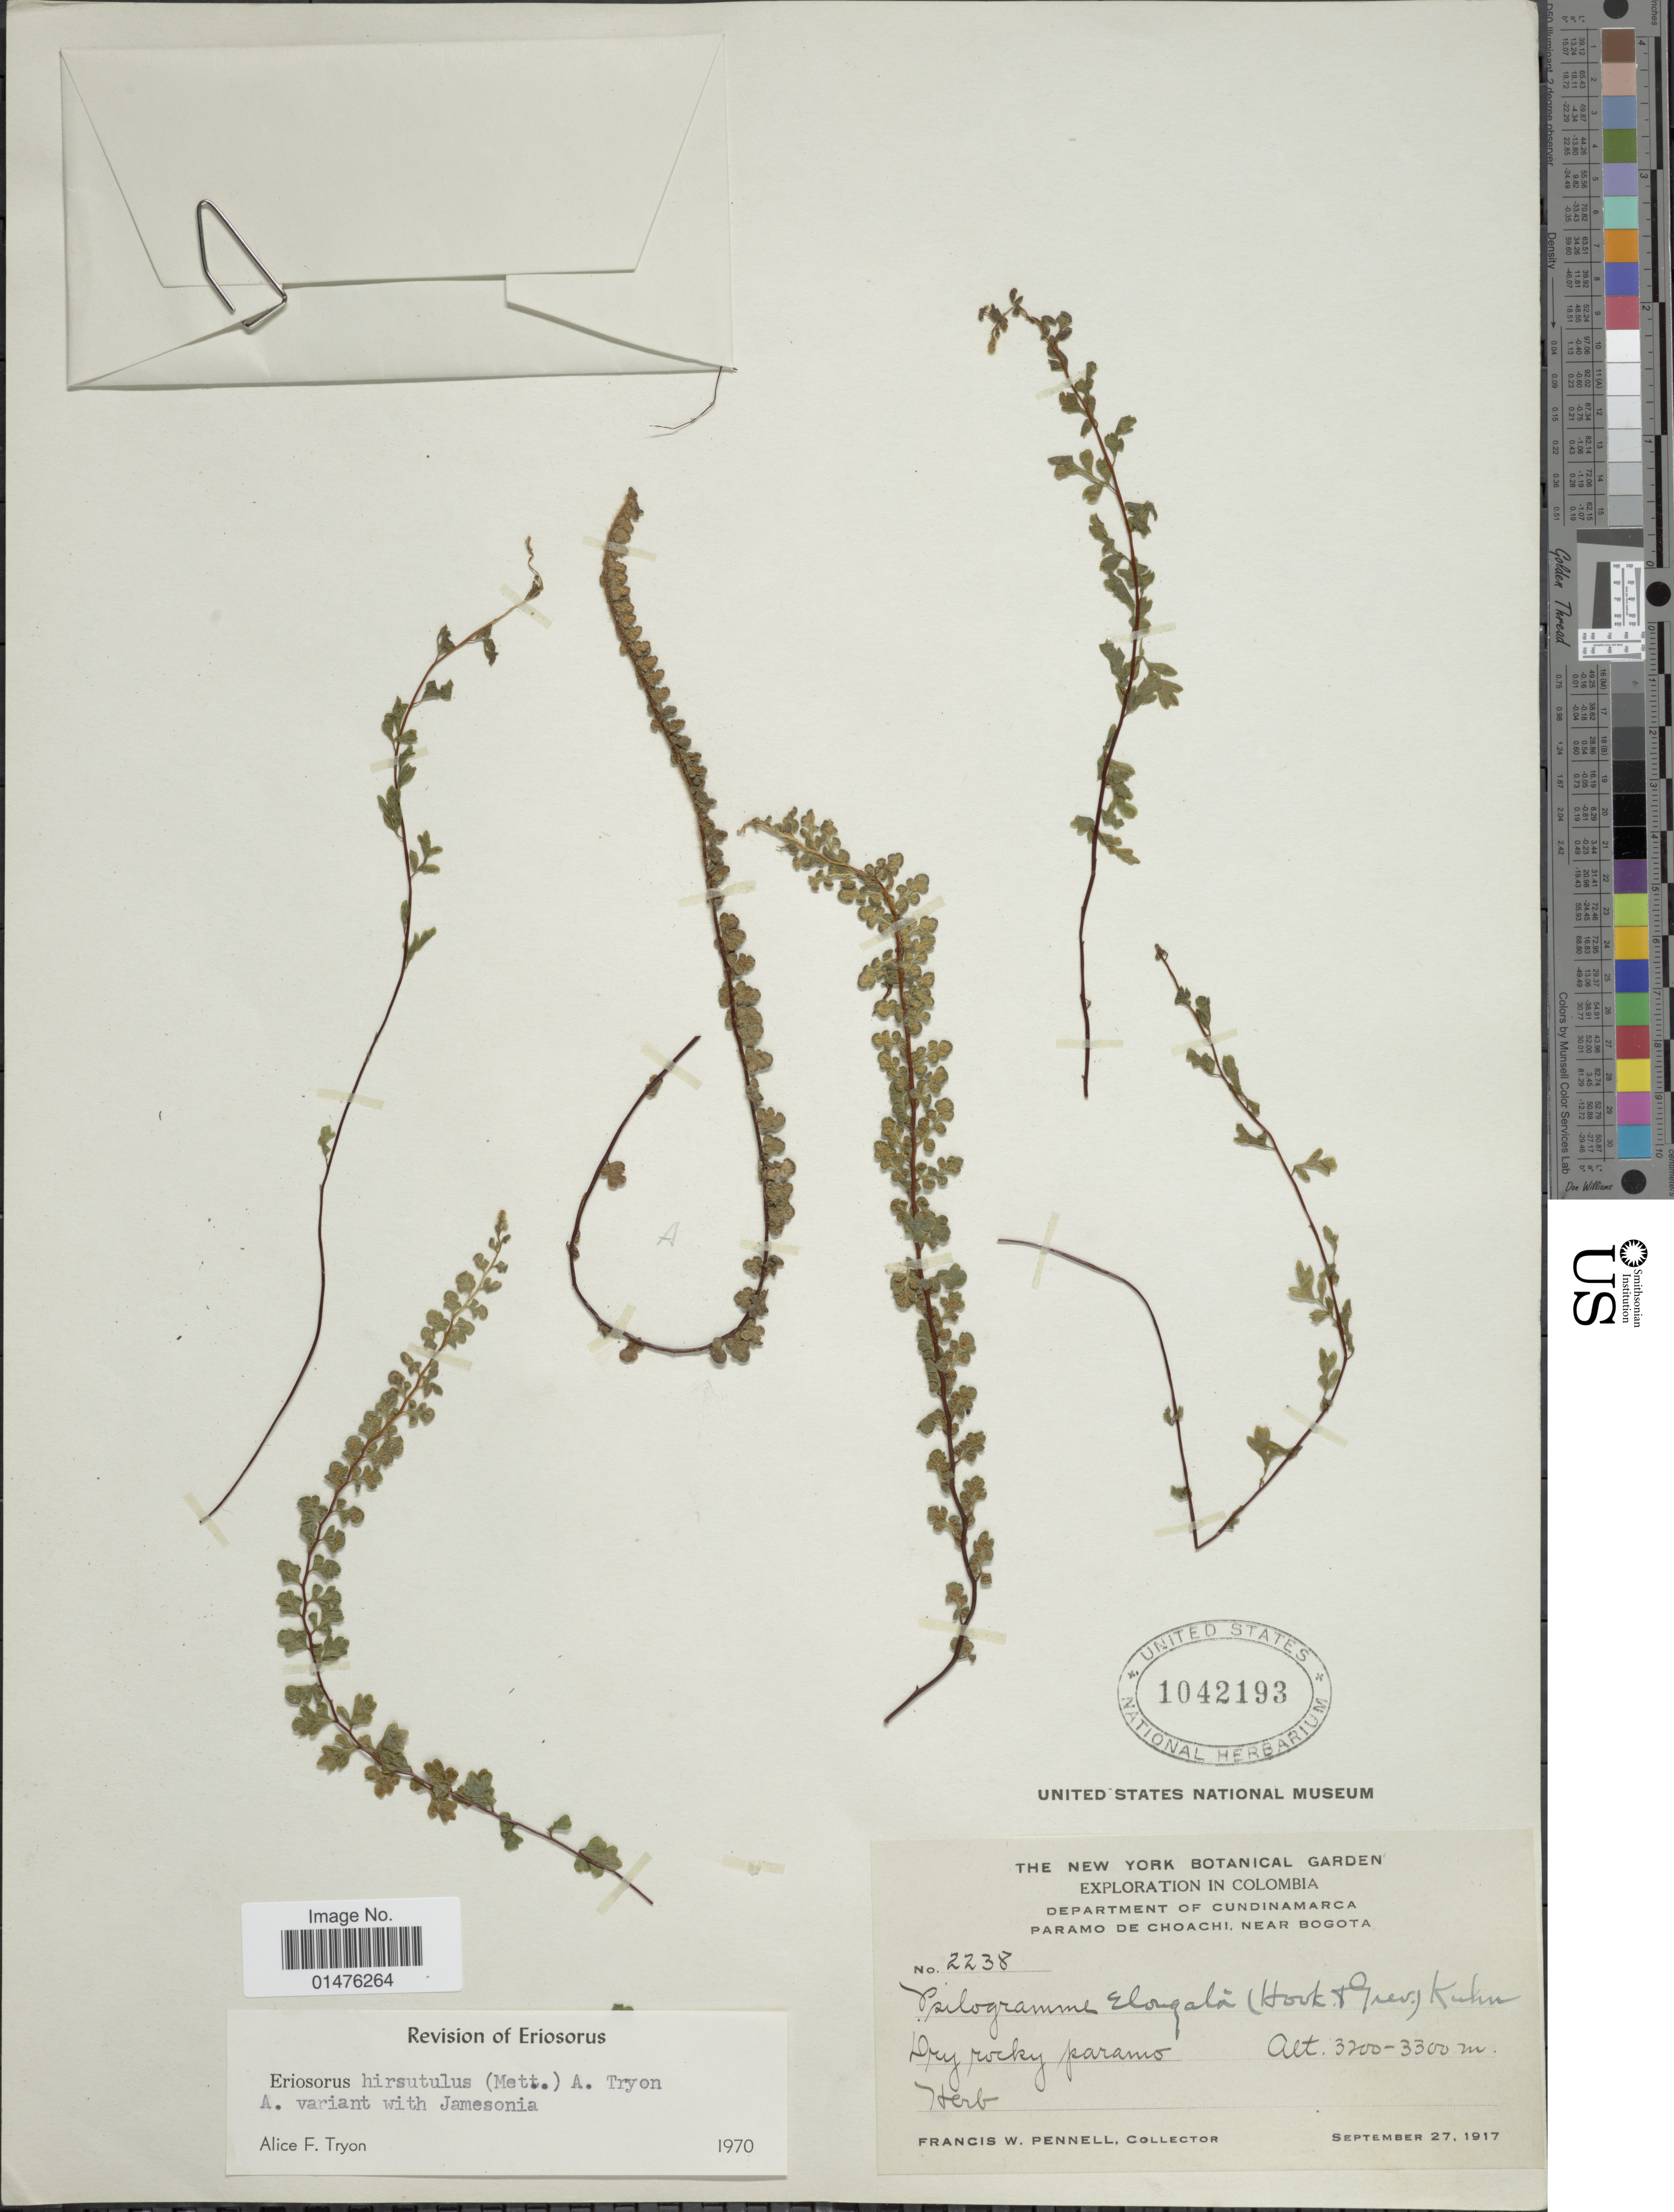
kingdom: Plantae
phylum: Tracheophyta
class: Polypodiopsida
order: Polypodiales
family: Pteridaceae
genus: Jamesonia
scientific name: Jamesonia hirsutula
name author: (Mett.) Christenh.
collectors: F. W. Pennell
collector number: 2238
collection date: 1917-09-27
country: Colombia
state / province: Cundinamarca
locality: Department of Cundinamarca, paramo de Choachi, near Bogota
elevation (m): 3200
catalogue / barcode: US 1042193